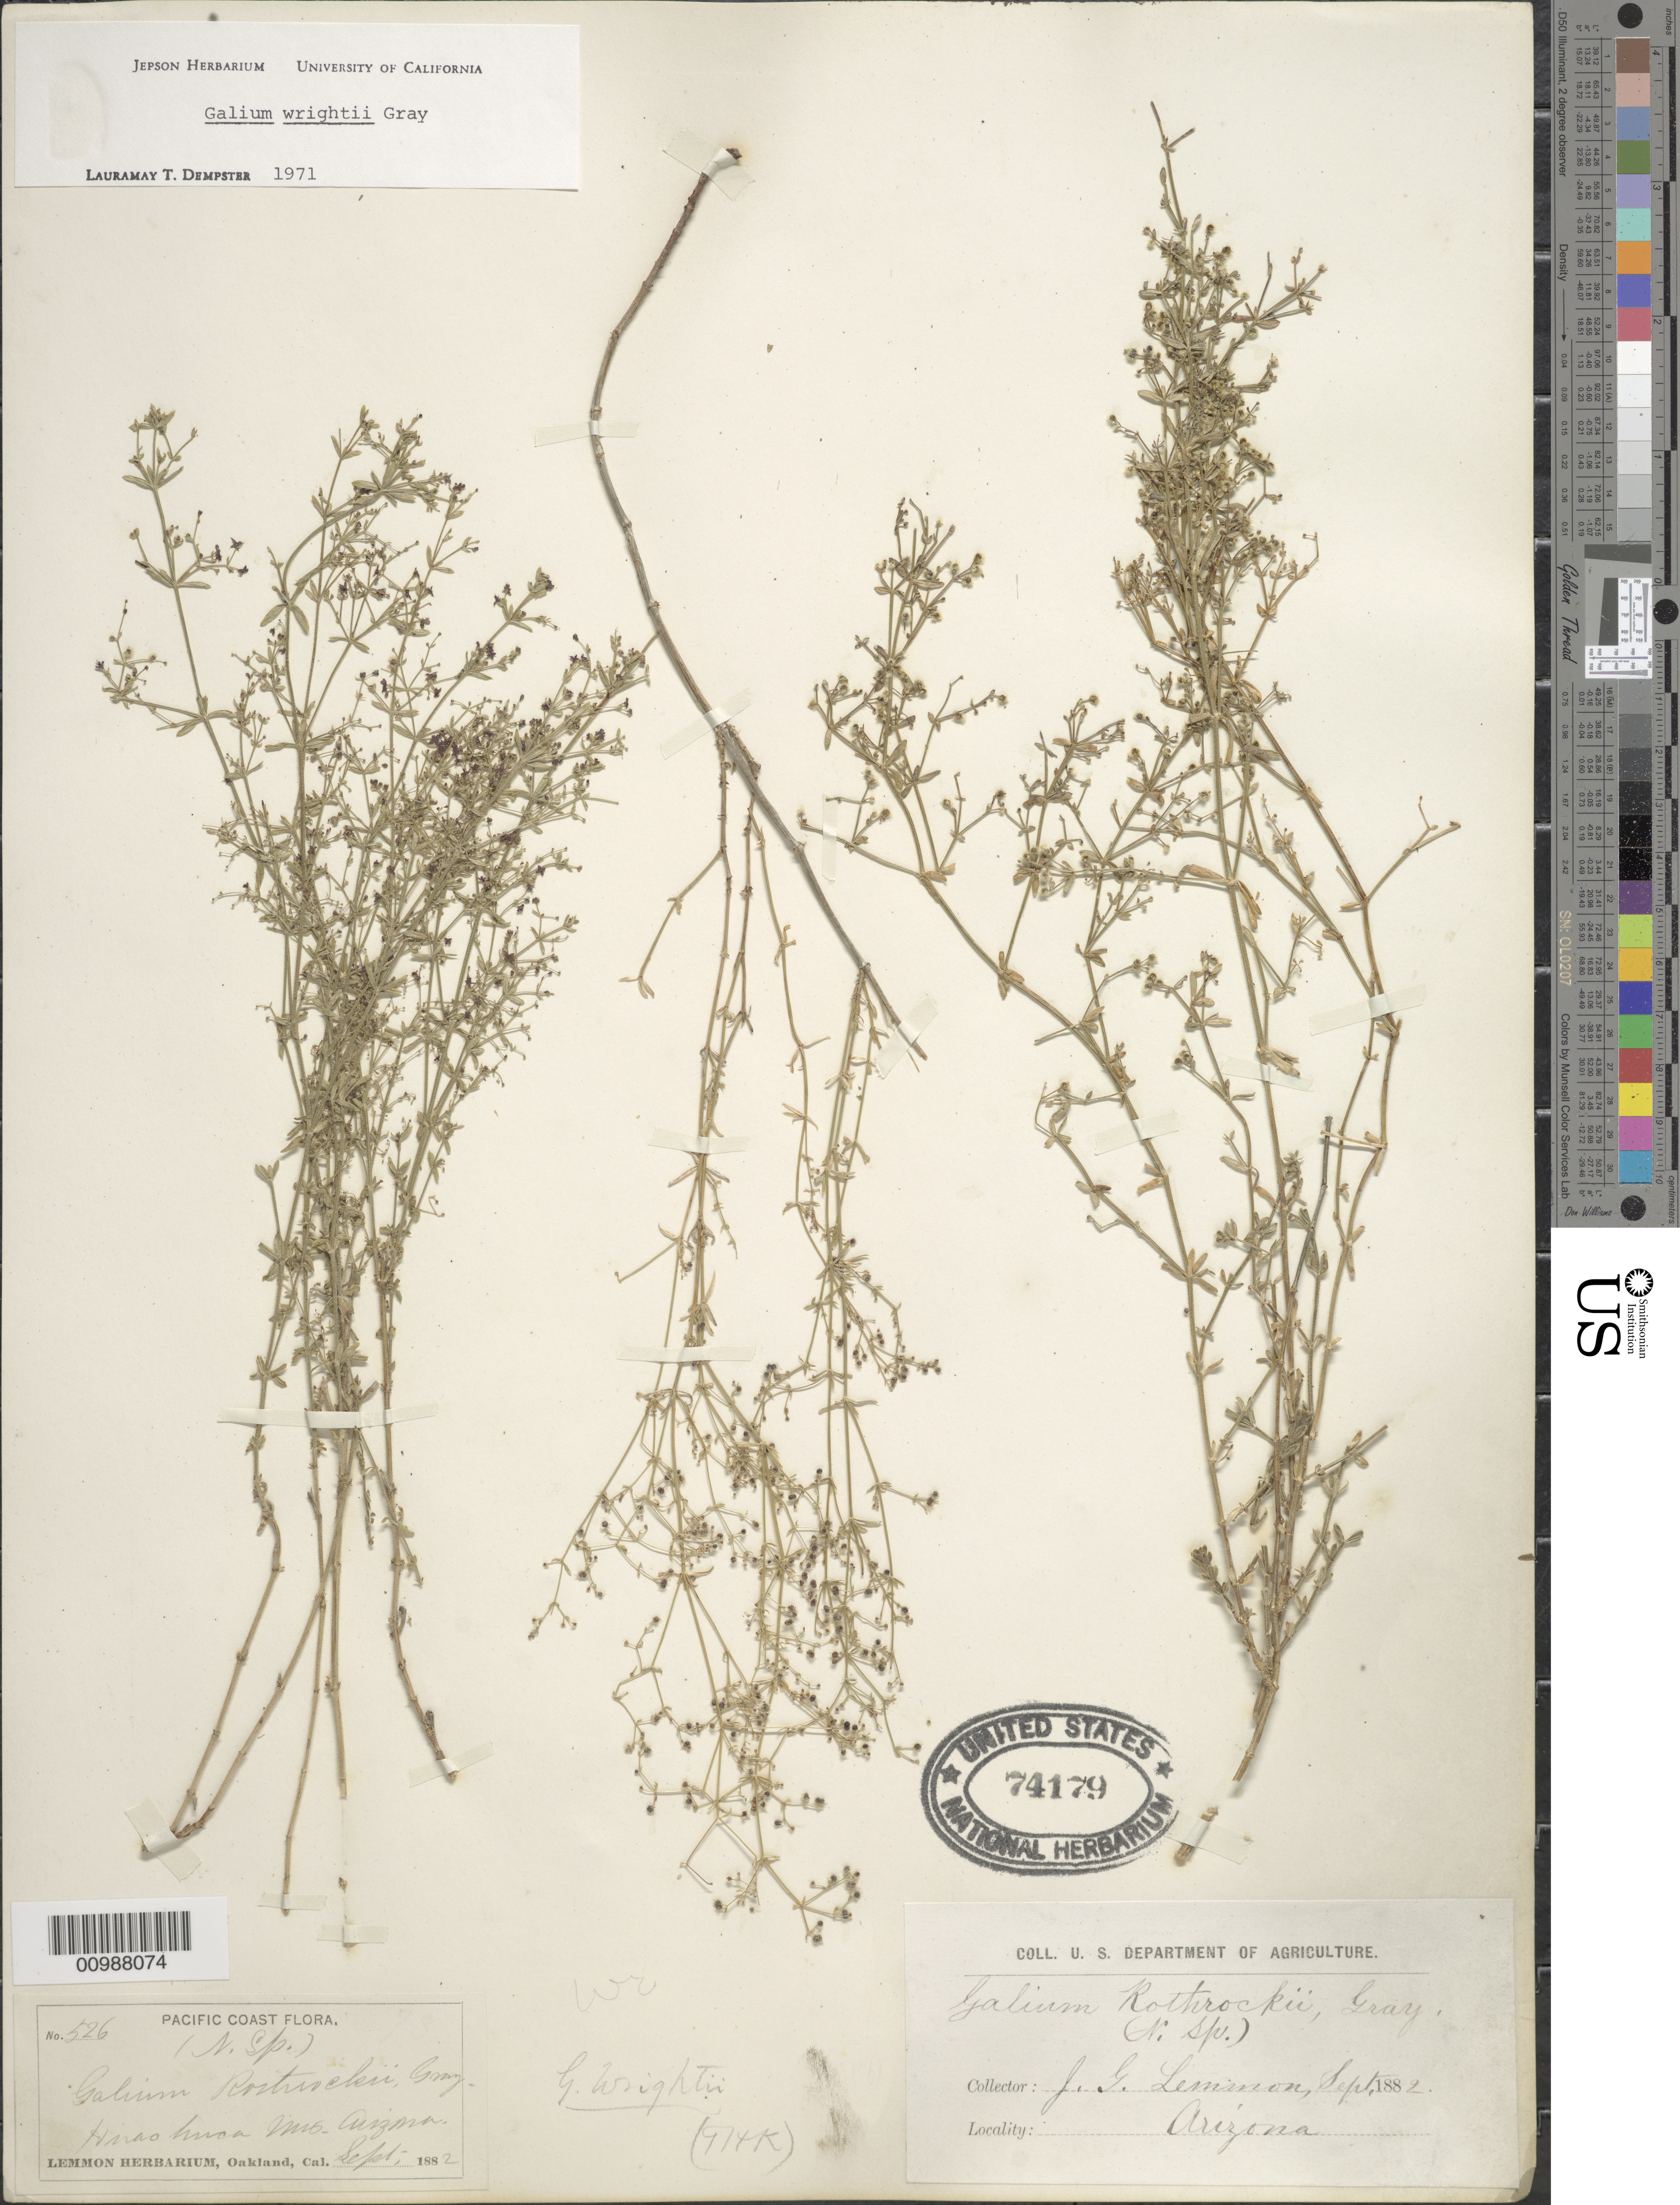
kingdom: Plantae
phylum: Tracheophyta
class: Magnoliopsida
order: Gentianales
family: Rubiaceae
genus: Galium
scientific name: Galium wrightii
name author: A. Gray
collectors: J. G. Lemmon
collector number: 526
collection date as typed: Sep 1882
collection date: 1882-09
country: United States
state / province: Arizona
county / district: Cochise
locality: Huachuca Mountains.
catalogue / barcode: US 74179